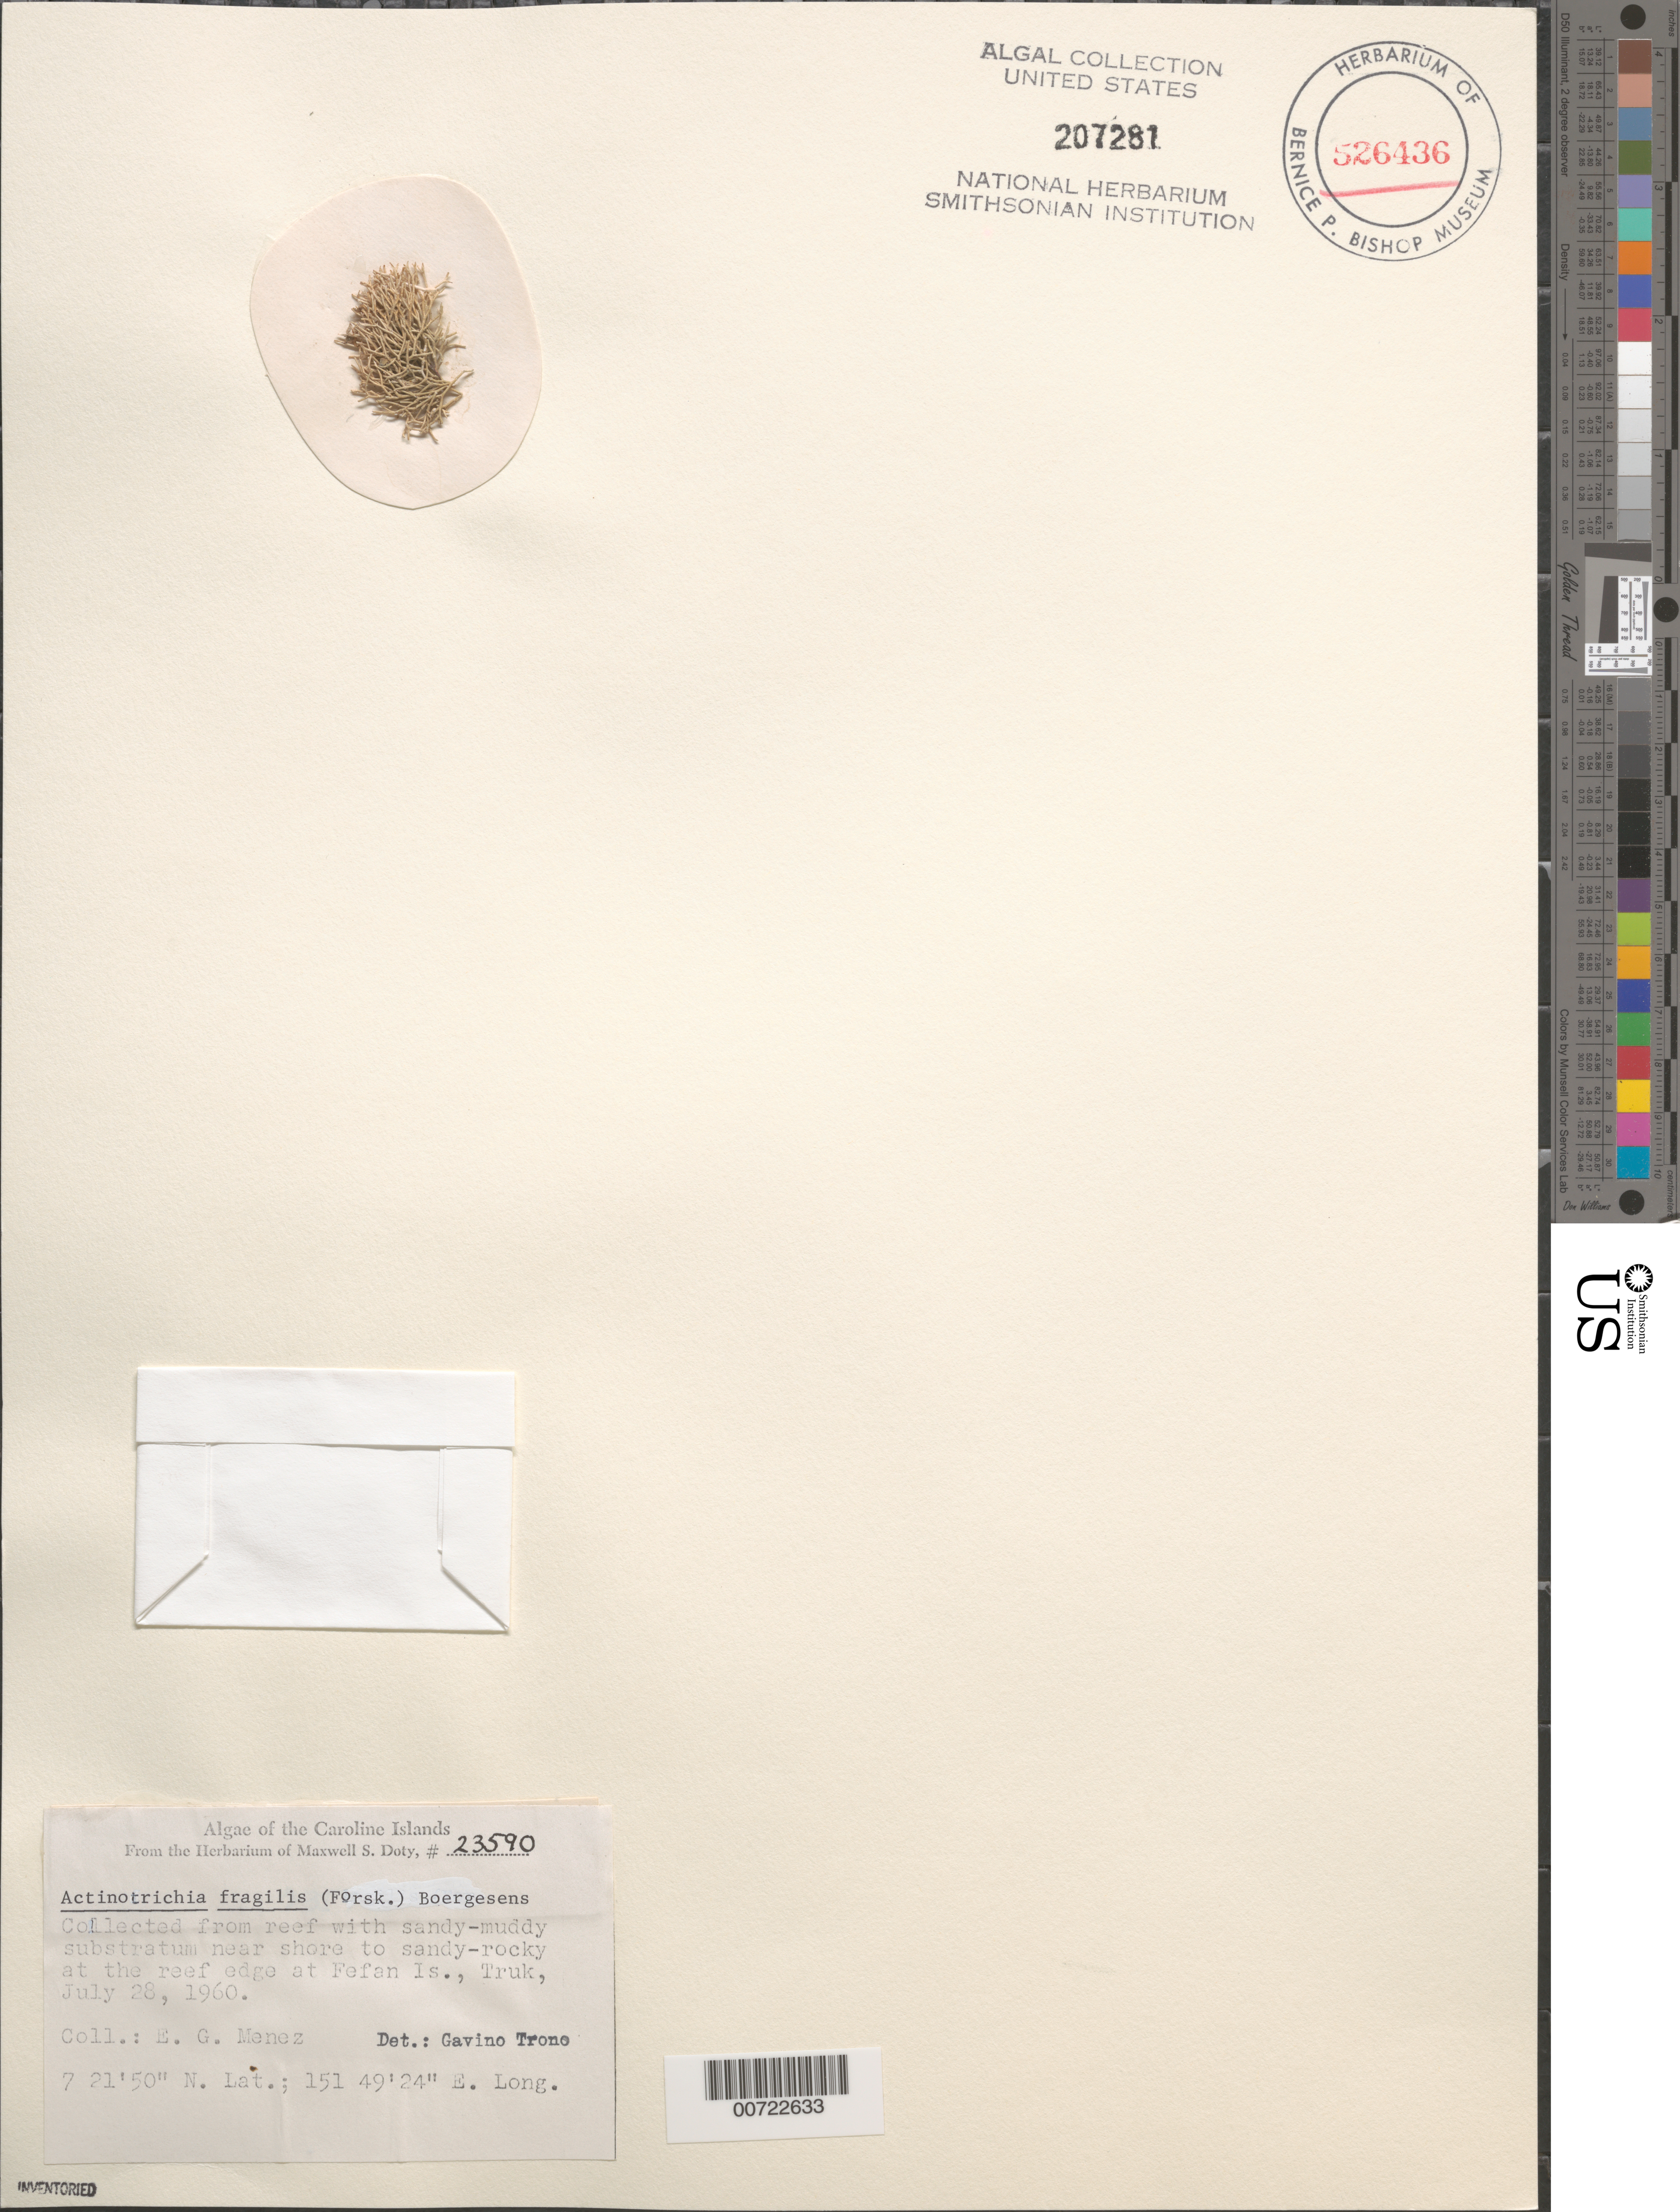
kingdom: Plantae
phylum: Rhodophyta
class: Florideophyceae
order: Nemaliales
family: Galaxauraceae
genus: Actinotrichia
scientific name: Actinotrichia fragilis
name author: (Forssk.) Børgesen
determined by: Trono, Gavino C., Jr.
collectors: Meñez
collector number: MSD 23590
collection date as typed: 28 Jul 1960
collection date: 1960-07-28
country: Micronesia, Federated States of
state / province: Truk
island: Fefan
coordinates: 7 21' 50" N, 151 49' 24" E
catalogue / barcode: US 207281